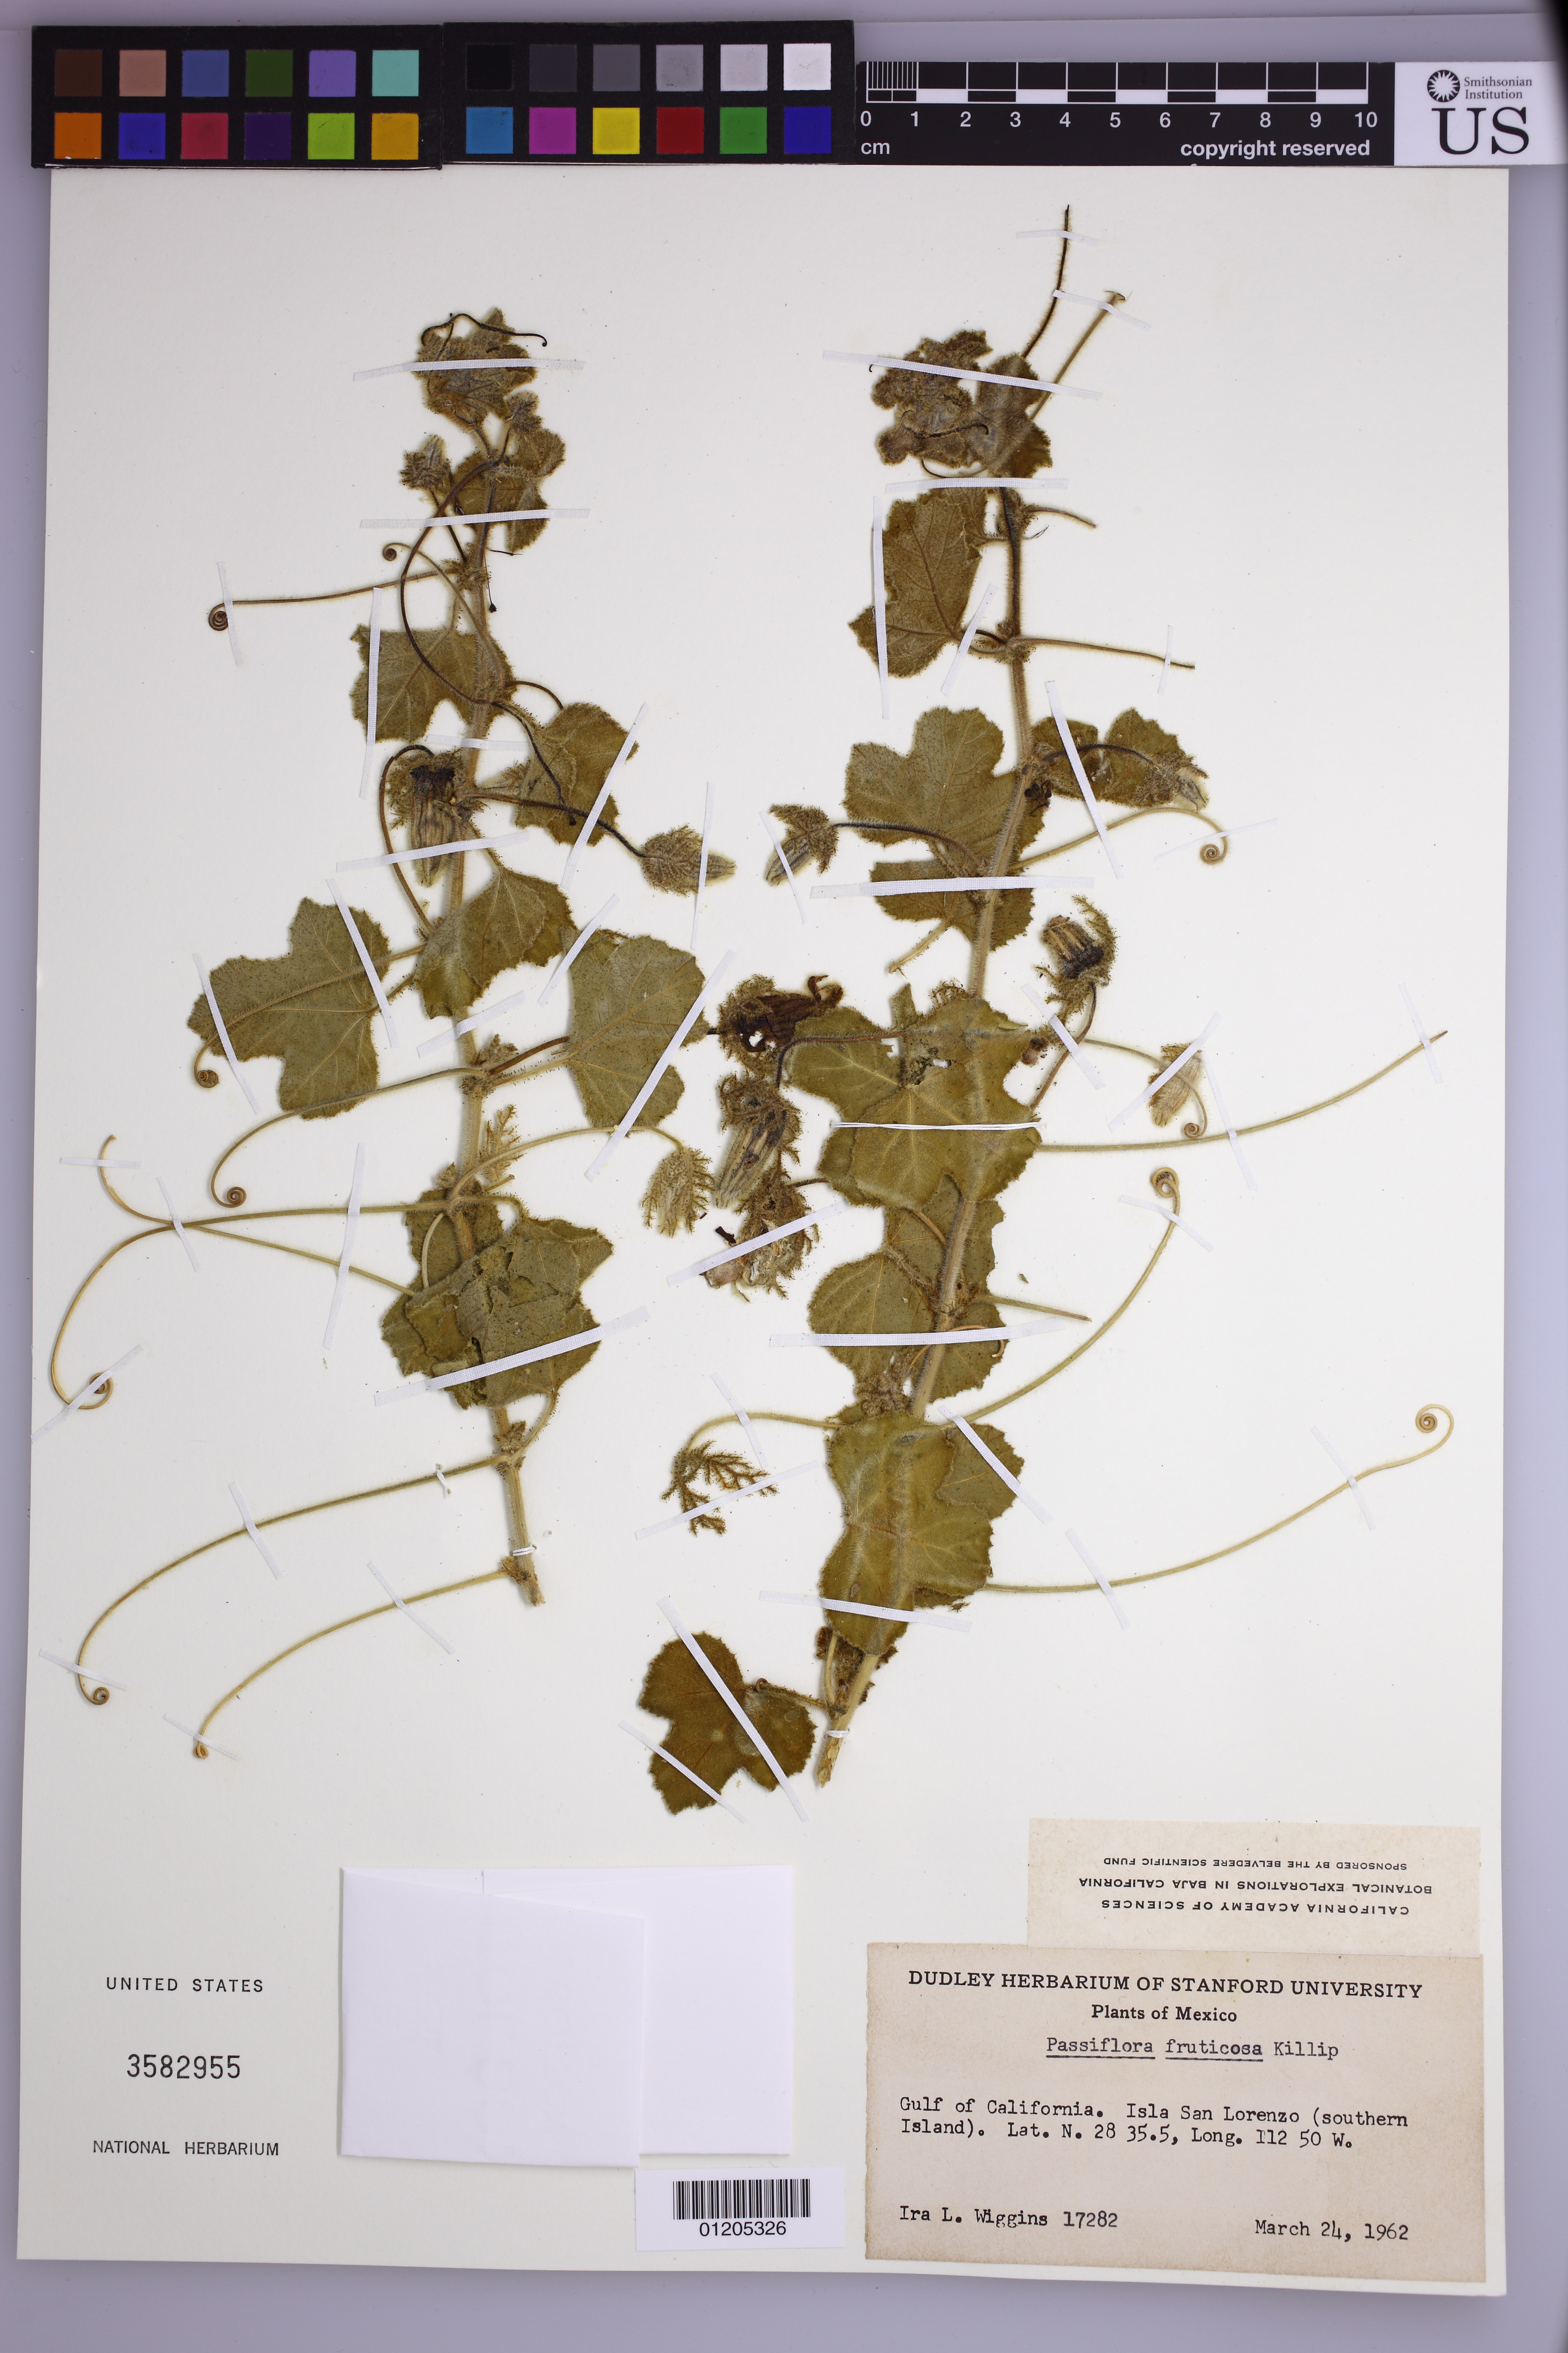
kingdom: Plantae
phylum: Tracheophyta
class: Magnoliopsida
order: Malpighiales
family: Passifloraceae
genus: Passiflora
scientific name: Passiflora palmeri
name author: Rose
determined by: Svoboda, Harlan T., (NA), US Department of Agriculture (UNITED STATES)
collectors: I. L. Wiggins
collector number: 17282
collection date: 1962-03-24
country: Mexico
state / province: Baja California Norte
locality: Gulf of California. Isla San Lorenzo (southern Island)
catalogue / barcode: US 3582955